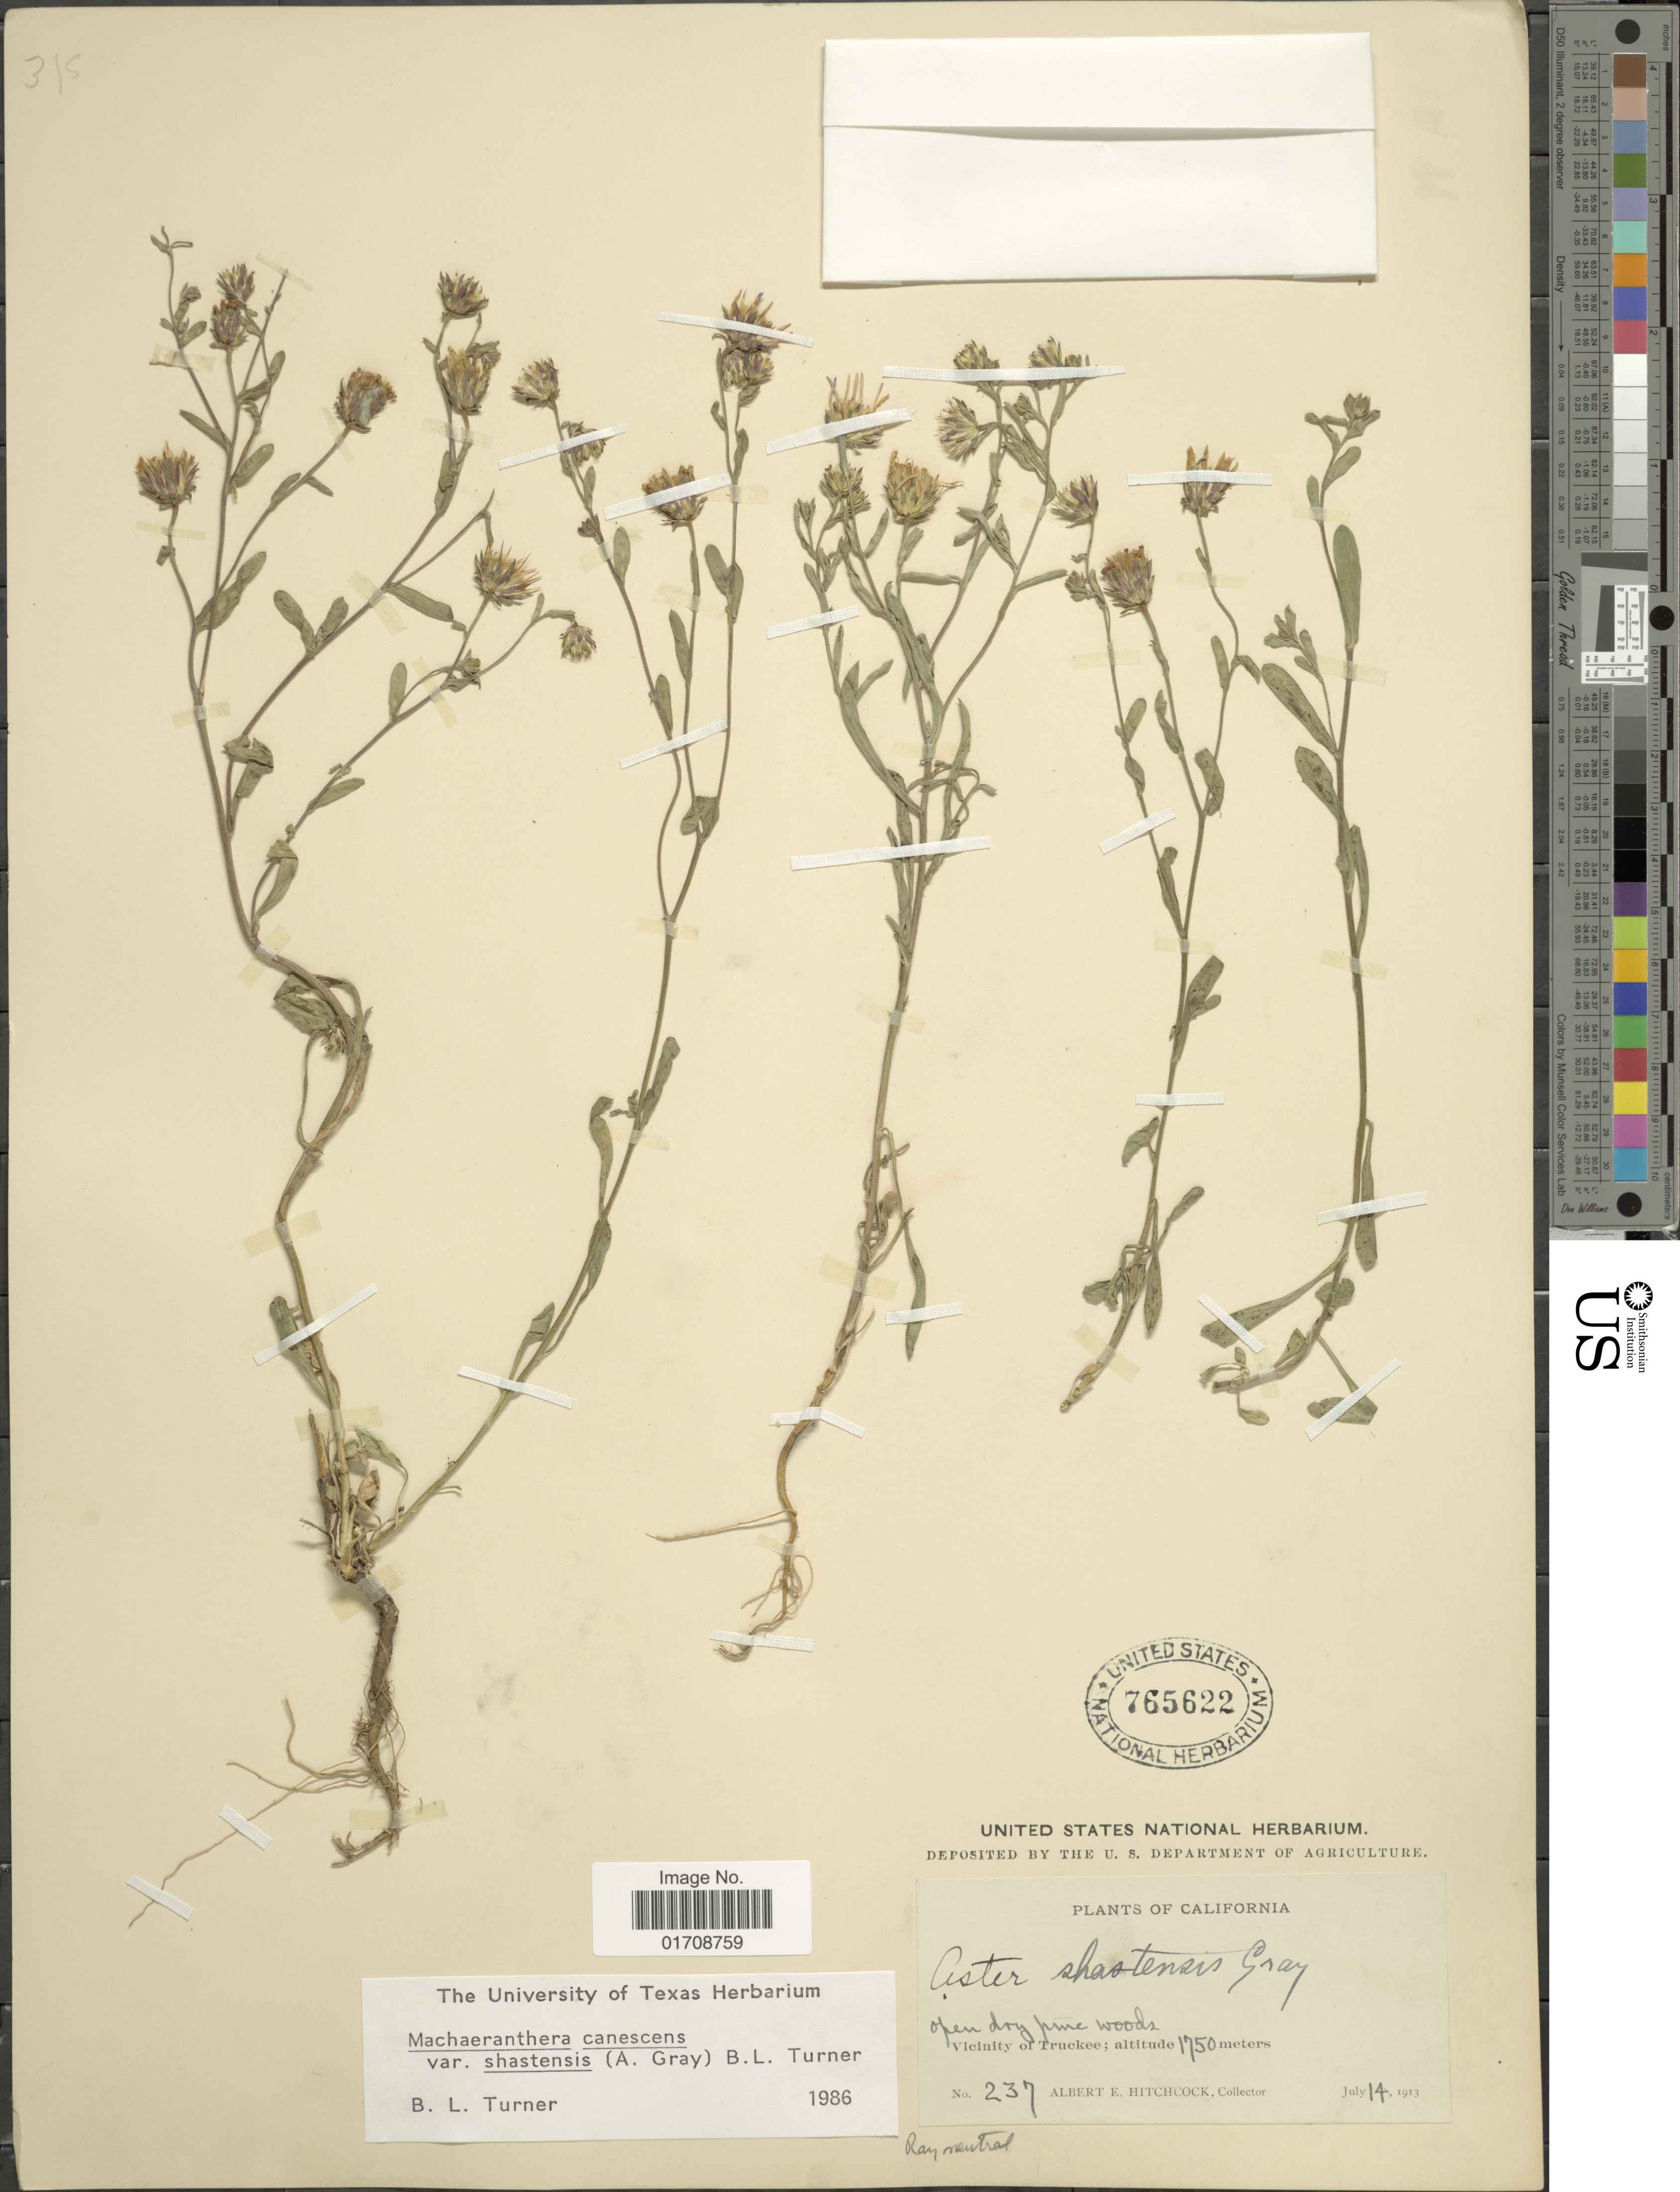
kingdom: Plantae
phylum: Tracheophyta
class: Magnoliopsida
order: Asterales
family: Asteraceae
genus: Machaeranthera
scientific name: Machaeranthera canescens var. shastensis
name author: (A. Gray) B.L. Turner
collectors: A. Hitchcock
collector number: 237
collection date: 1913-07-14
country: United States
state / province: California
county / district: Nevada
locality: Vicinity of Truckee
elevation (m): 1750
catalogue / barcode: US 765622